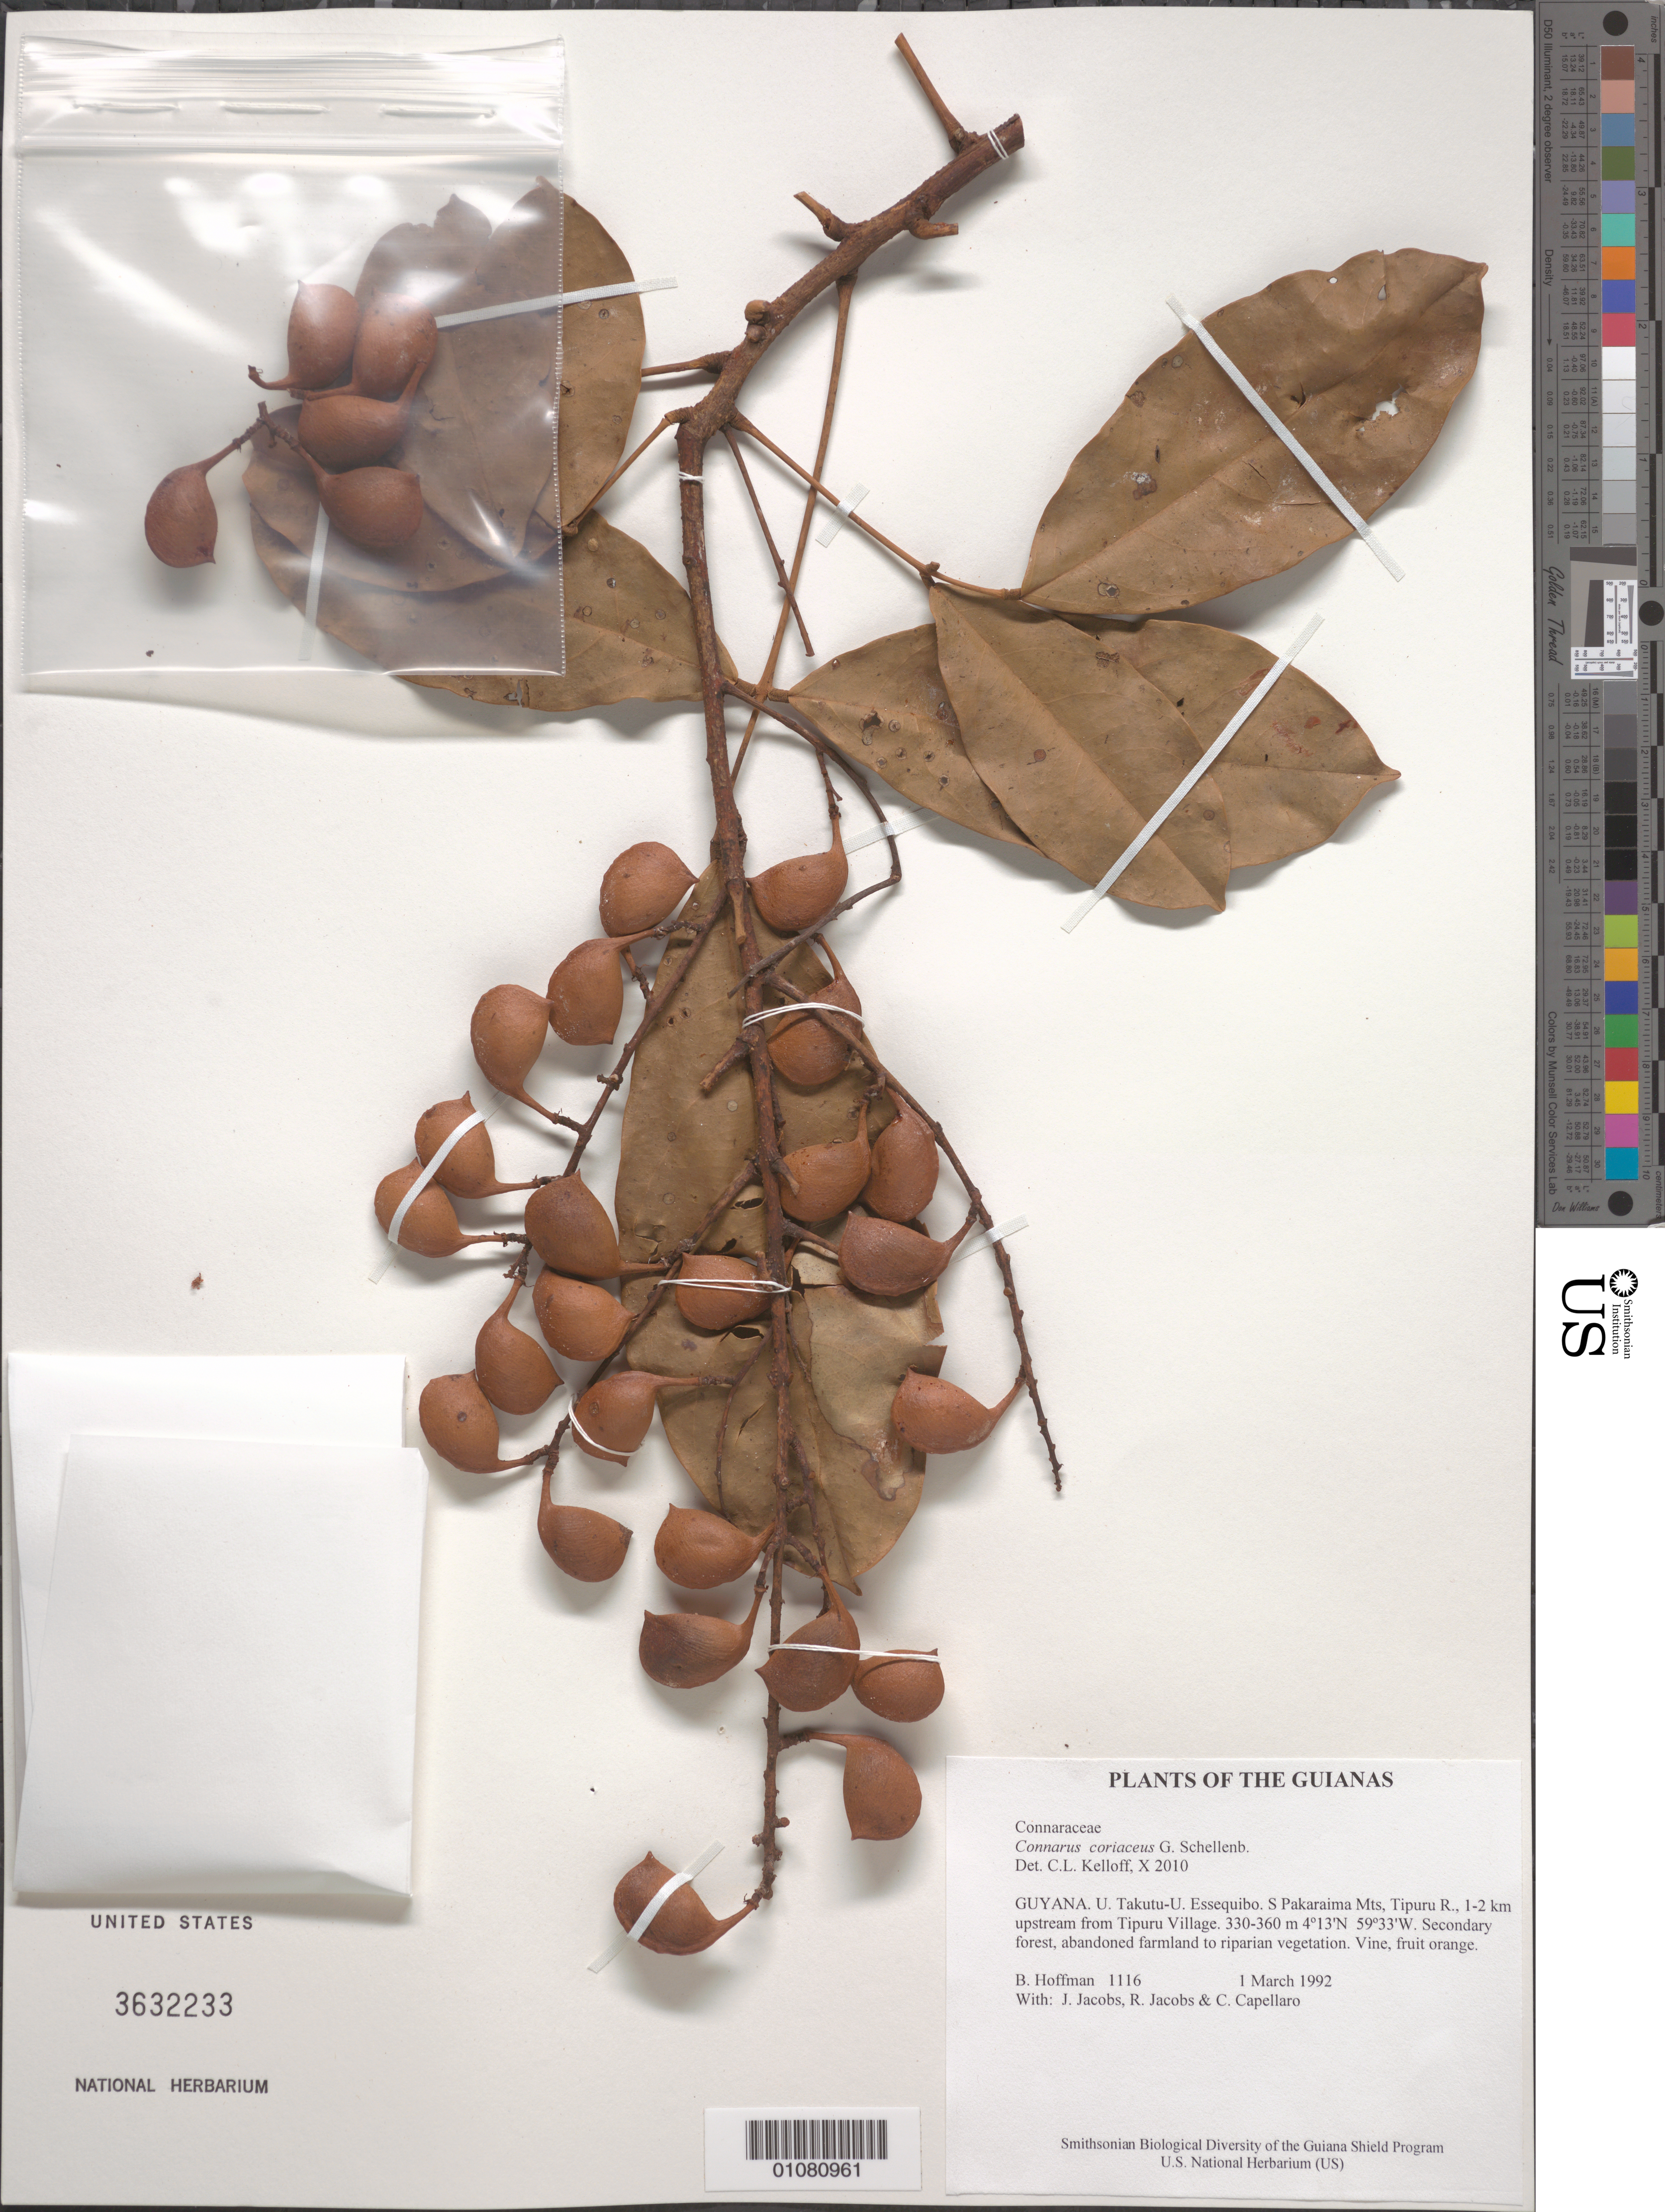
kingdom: Plantae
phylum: Tracheophyta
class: Magnoliopsida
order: Oxalidales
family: Connaraceae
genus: Connarus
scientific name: Connarus coriaceus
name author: G. Schellenb.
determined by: Kelloff, Carol L., (US), Smithsonian Institution - National Museum of Natural History (UNITED STATES)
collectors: B. Hoffman, J. Jacobs, R. Jacobs & C. Capellaro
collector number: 1116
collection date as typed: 1 March 1992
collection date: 1992-03-01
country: Guyana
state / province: U. Takutu-U. Essequibo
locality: S Pakaraima Mts, Tipuru R., 1-2 km upstream from Tipuru Village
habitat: Secondary forest, abandoned farmland to riparian vegetation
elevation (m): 330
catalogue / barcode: US 3632233